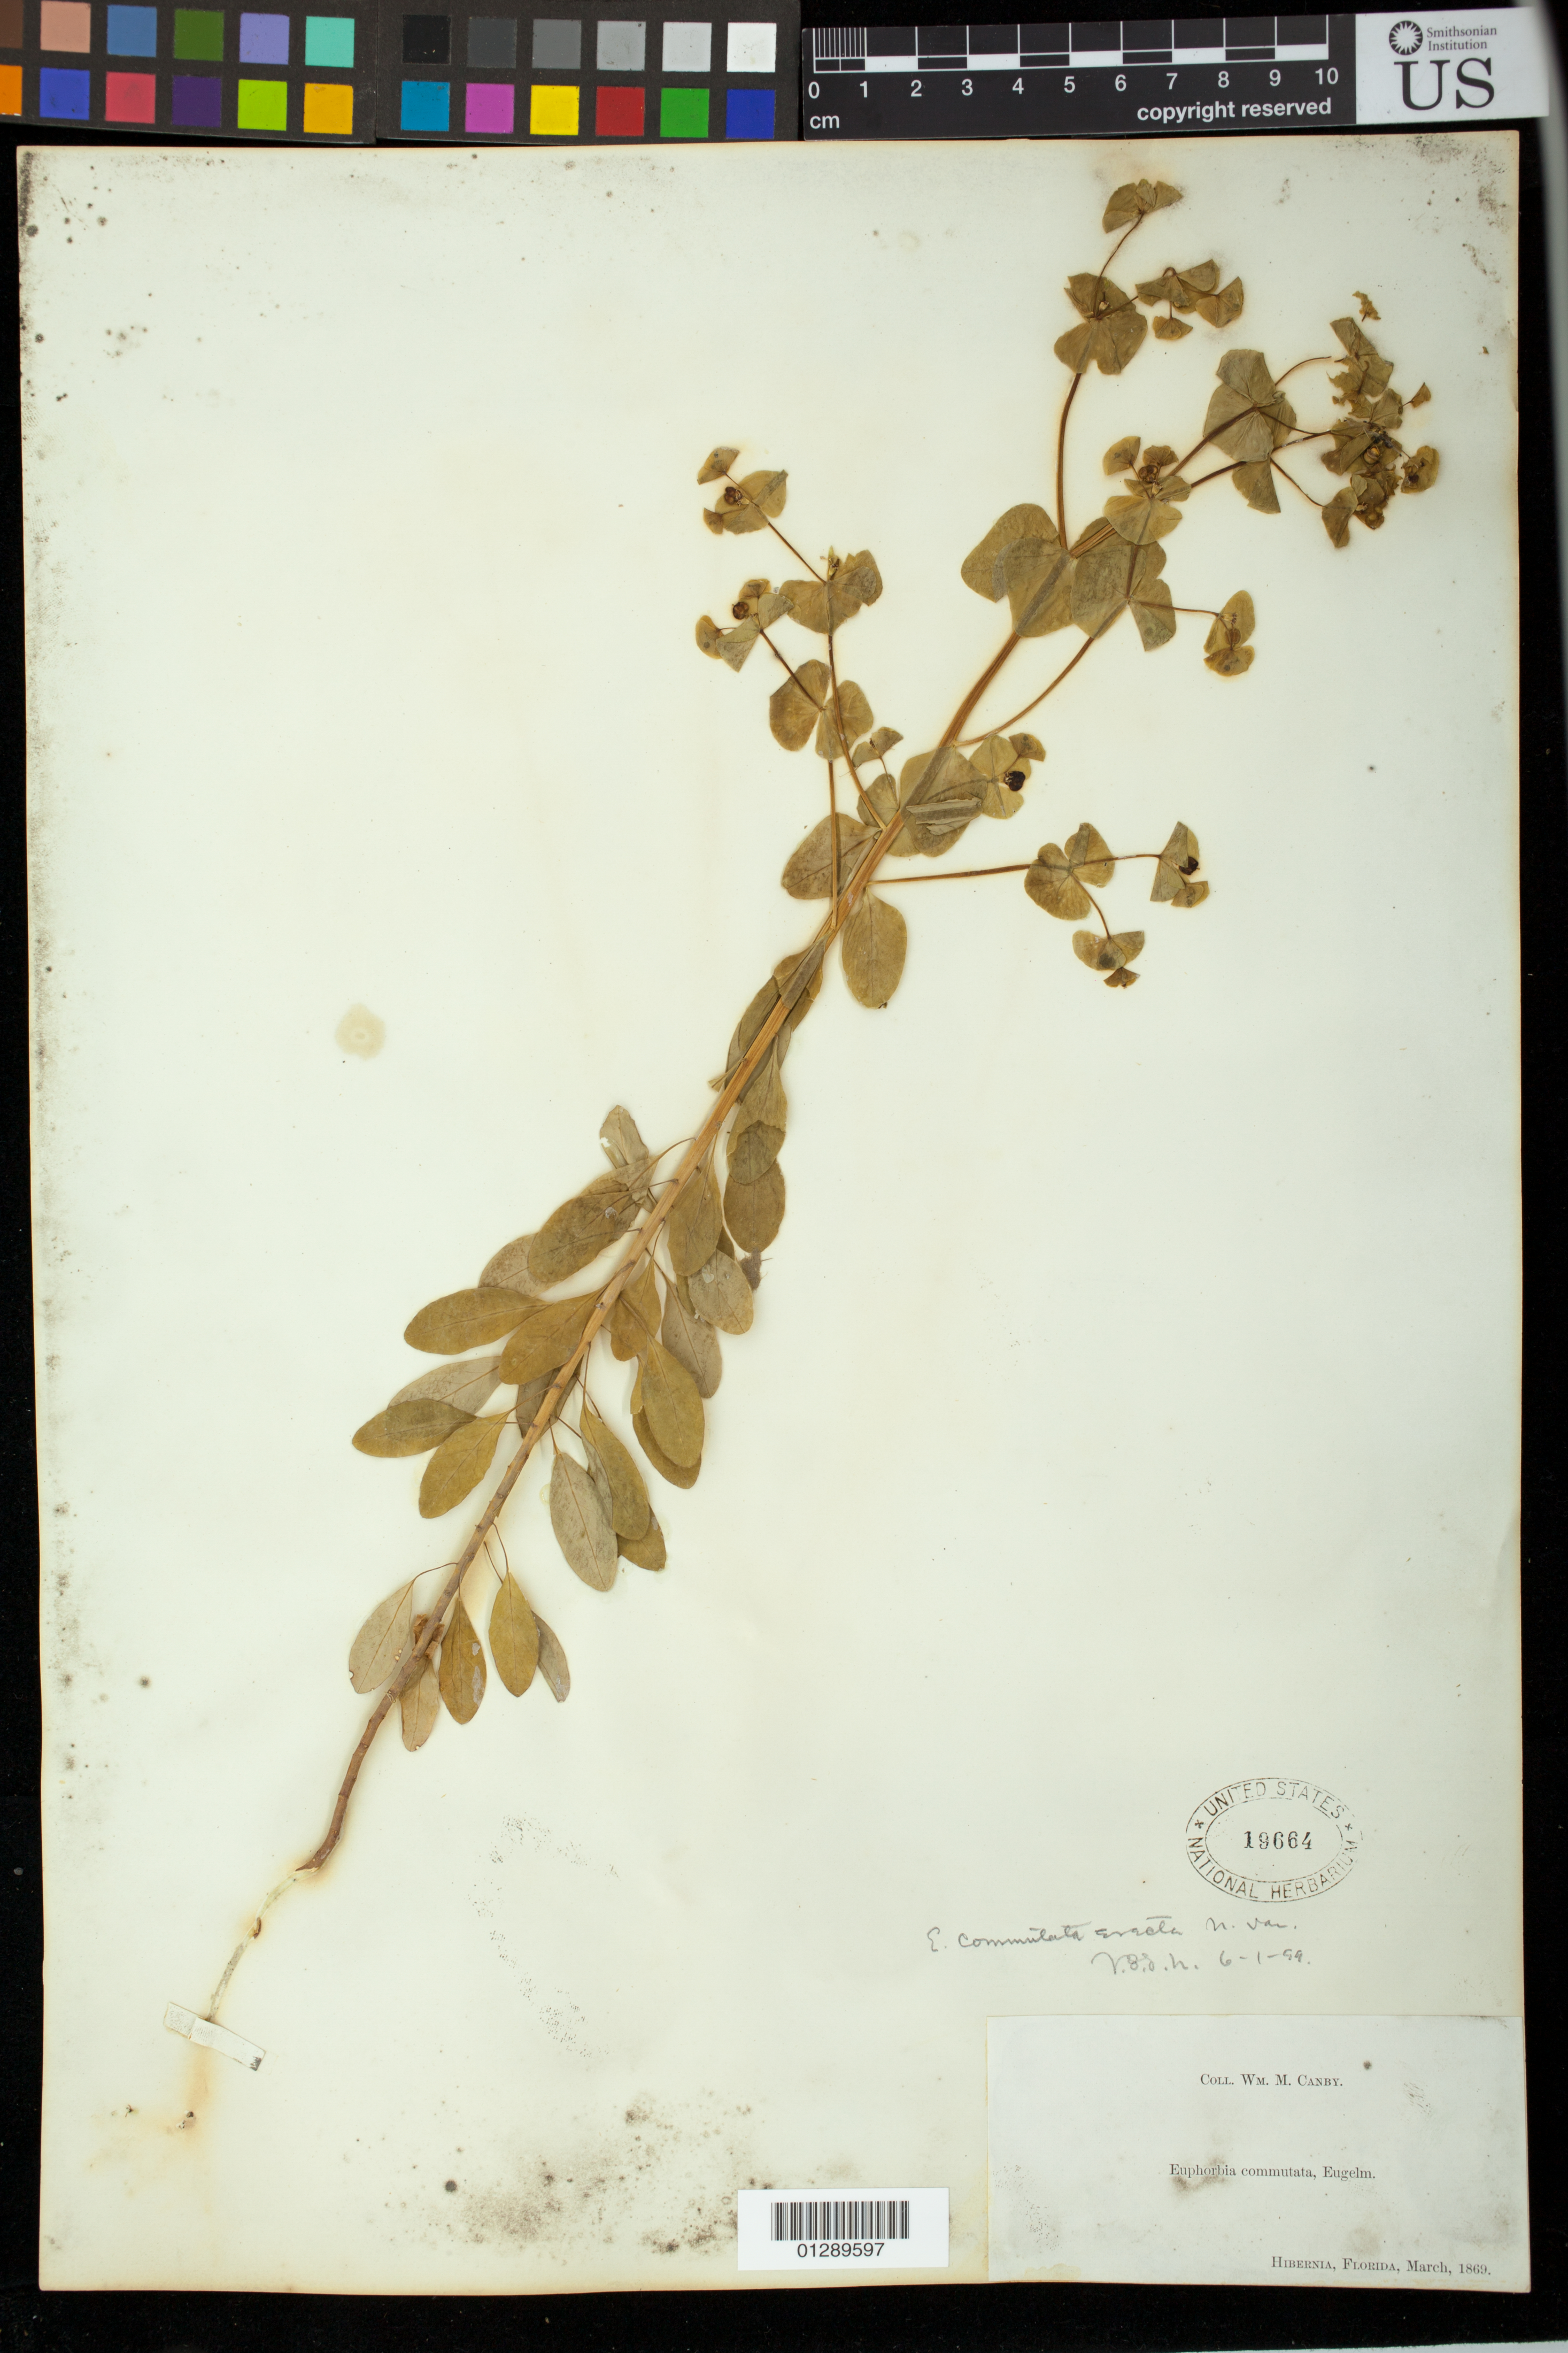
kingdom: Plantae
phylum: Tracheophyta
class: Magnoliopsida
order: Malpighiales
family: Euphorbiaceae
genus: Euphorbia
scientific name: Euphorbia commutata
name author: Engelm. ex A. Gray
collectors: W. M. Canby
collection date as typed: Mar 1869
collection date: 1869-03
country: United States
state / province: Florida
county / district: Clay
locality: Hibernia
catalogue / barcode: US 19664